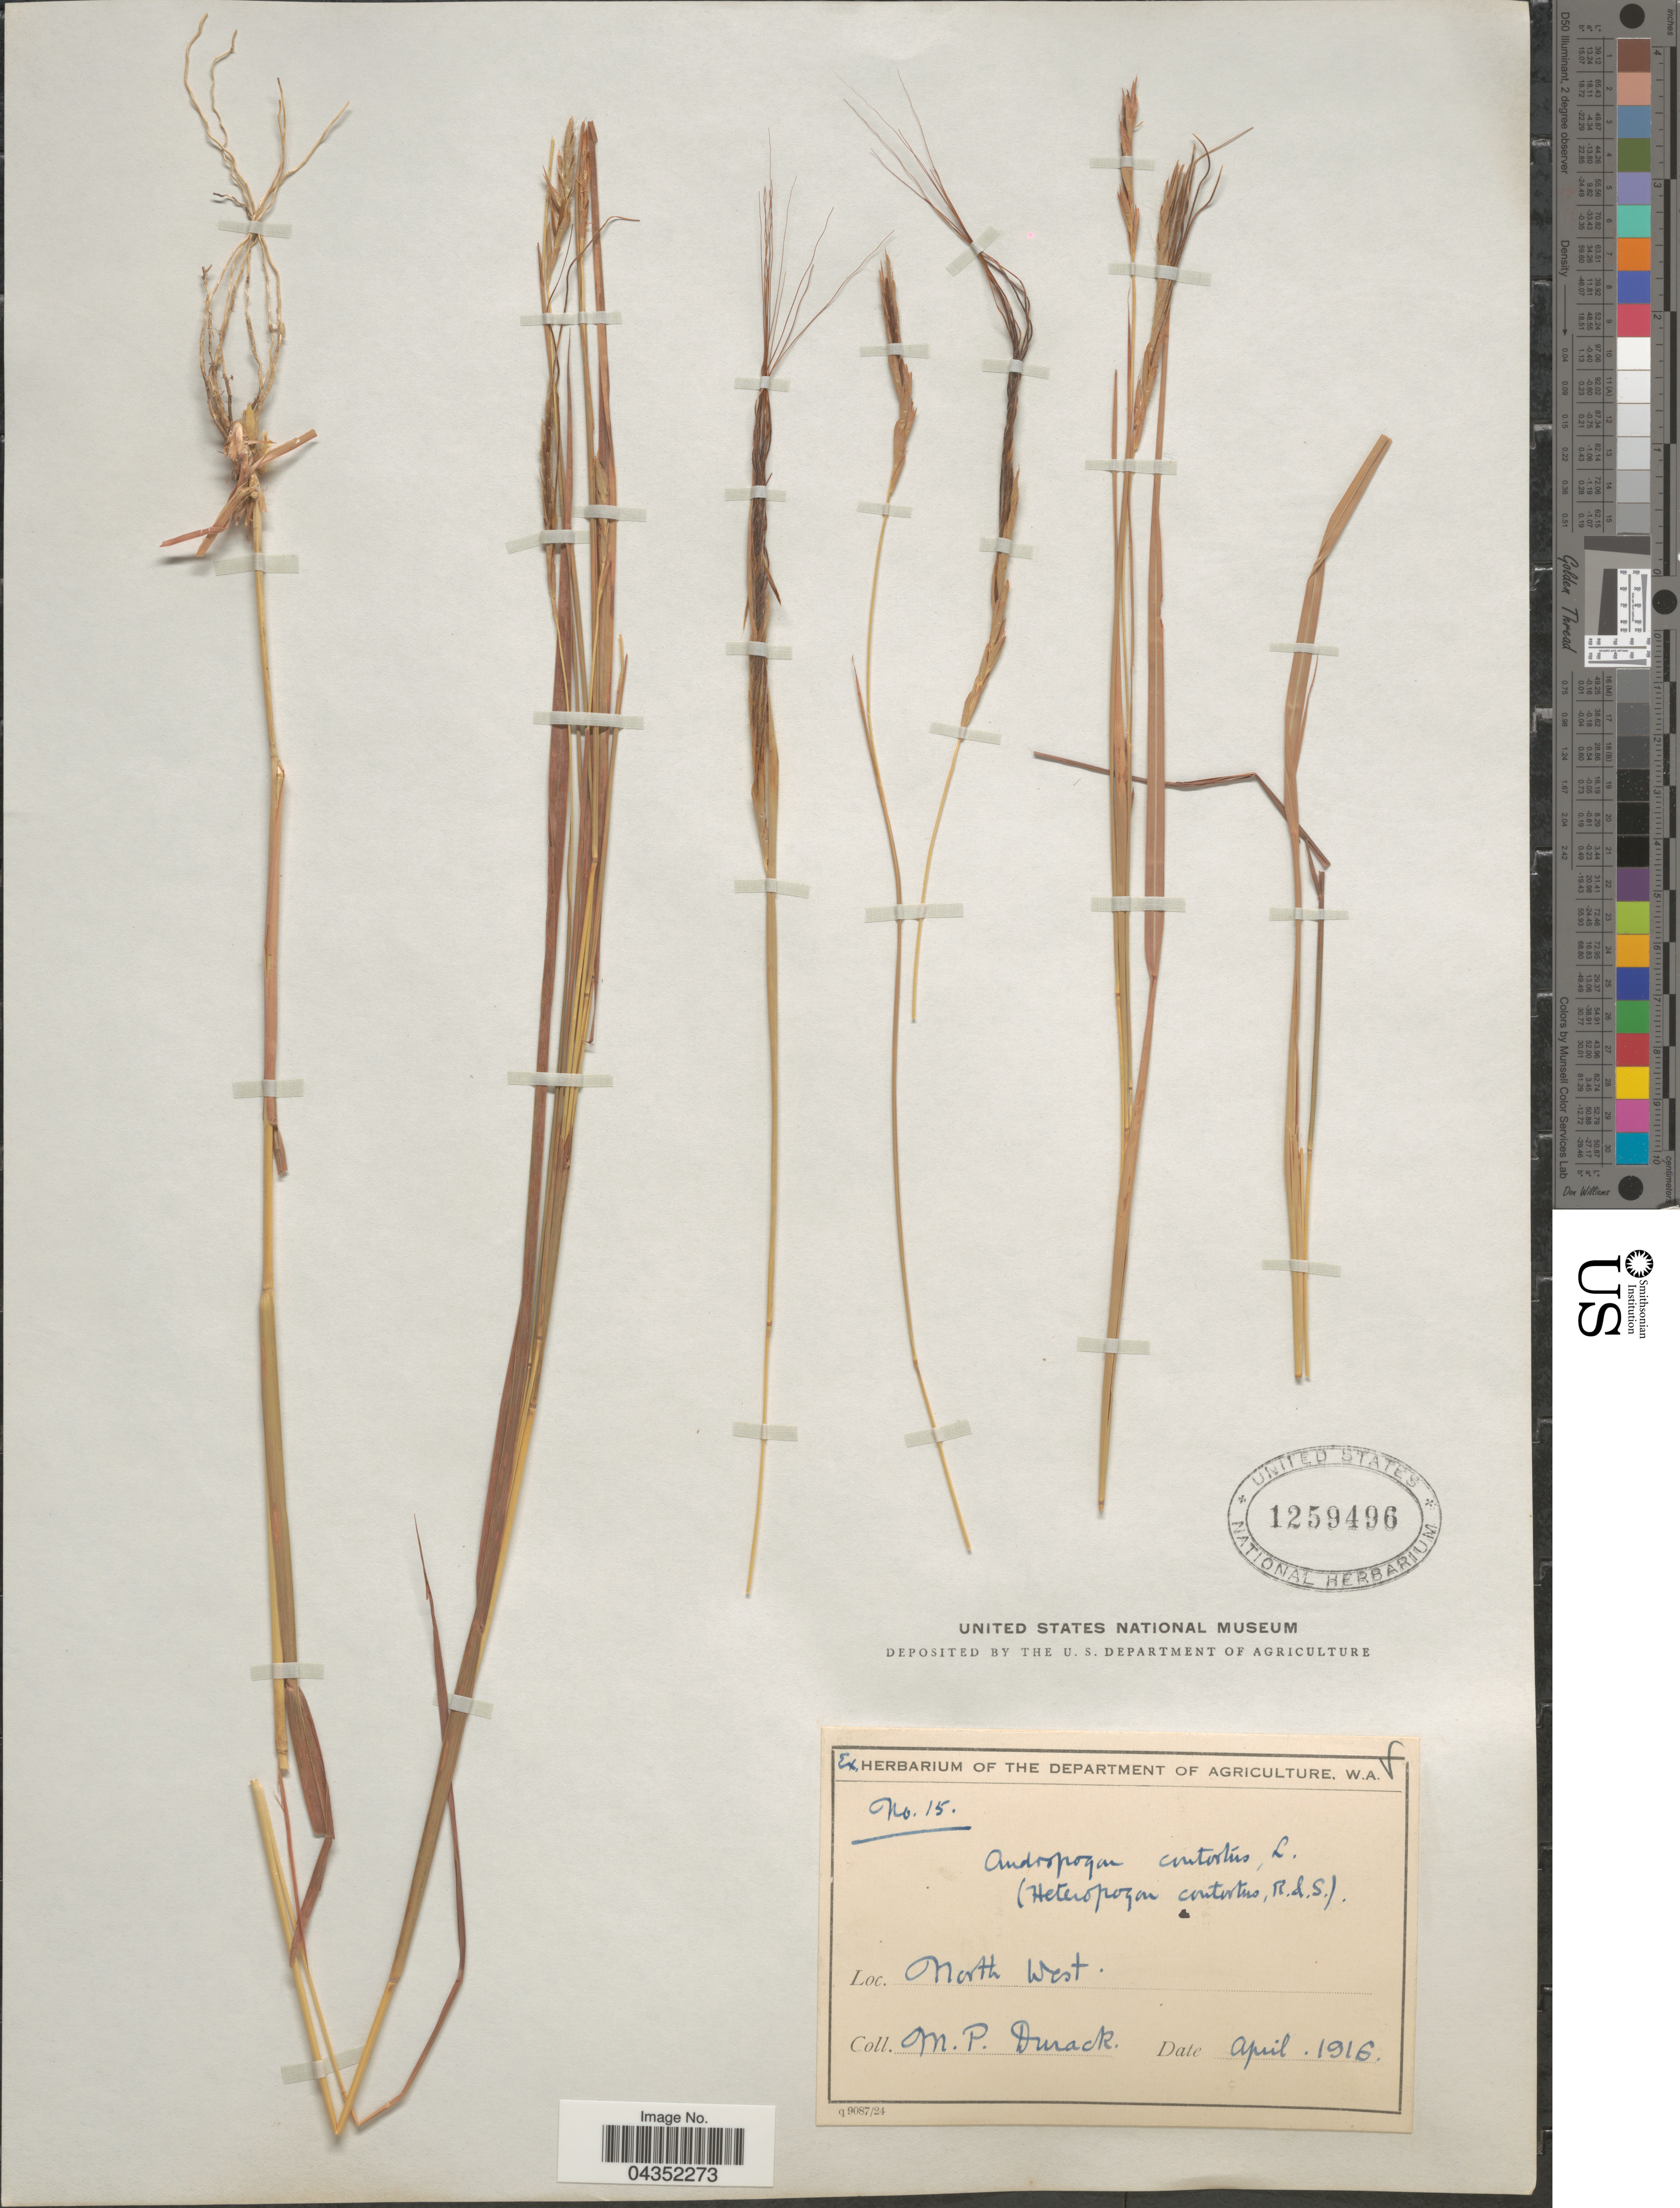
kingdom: Plantae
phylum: Tracheophyta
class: Liliopsida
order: Poales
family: Poaceae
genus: Heteropogon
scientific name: Heteropogon contortus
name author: (L.) P. Beauv. ex Roem. & Schult.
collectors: M. Durack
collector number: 15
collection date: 1916-04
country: Australia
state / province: Western Australia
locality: North West.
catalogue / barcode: US 1259496